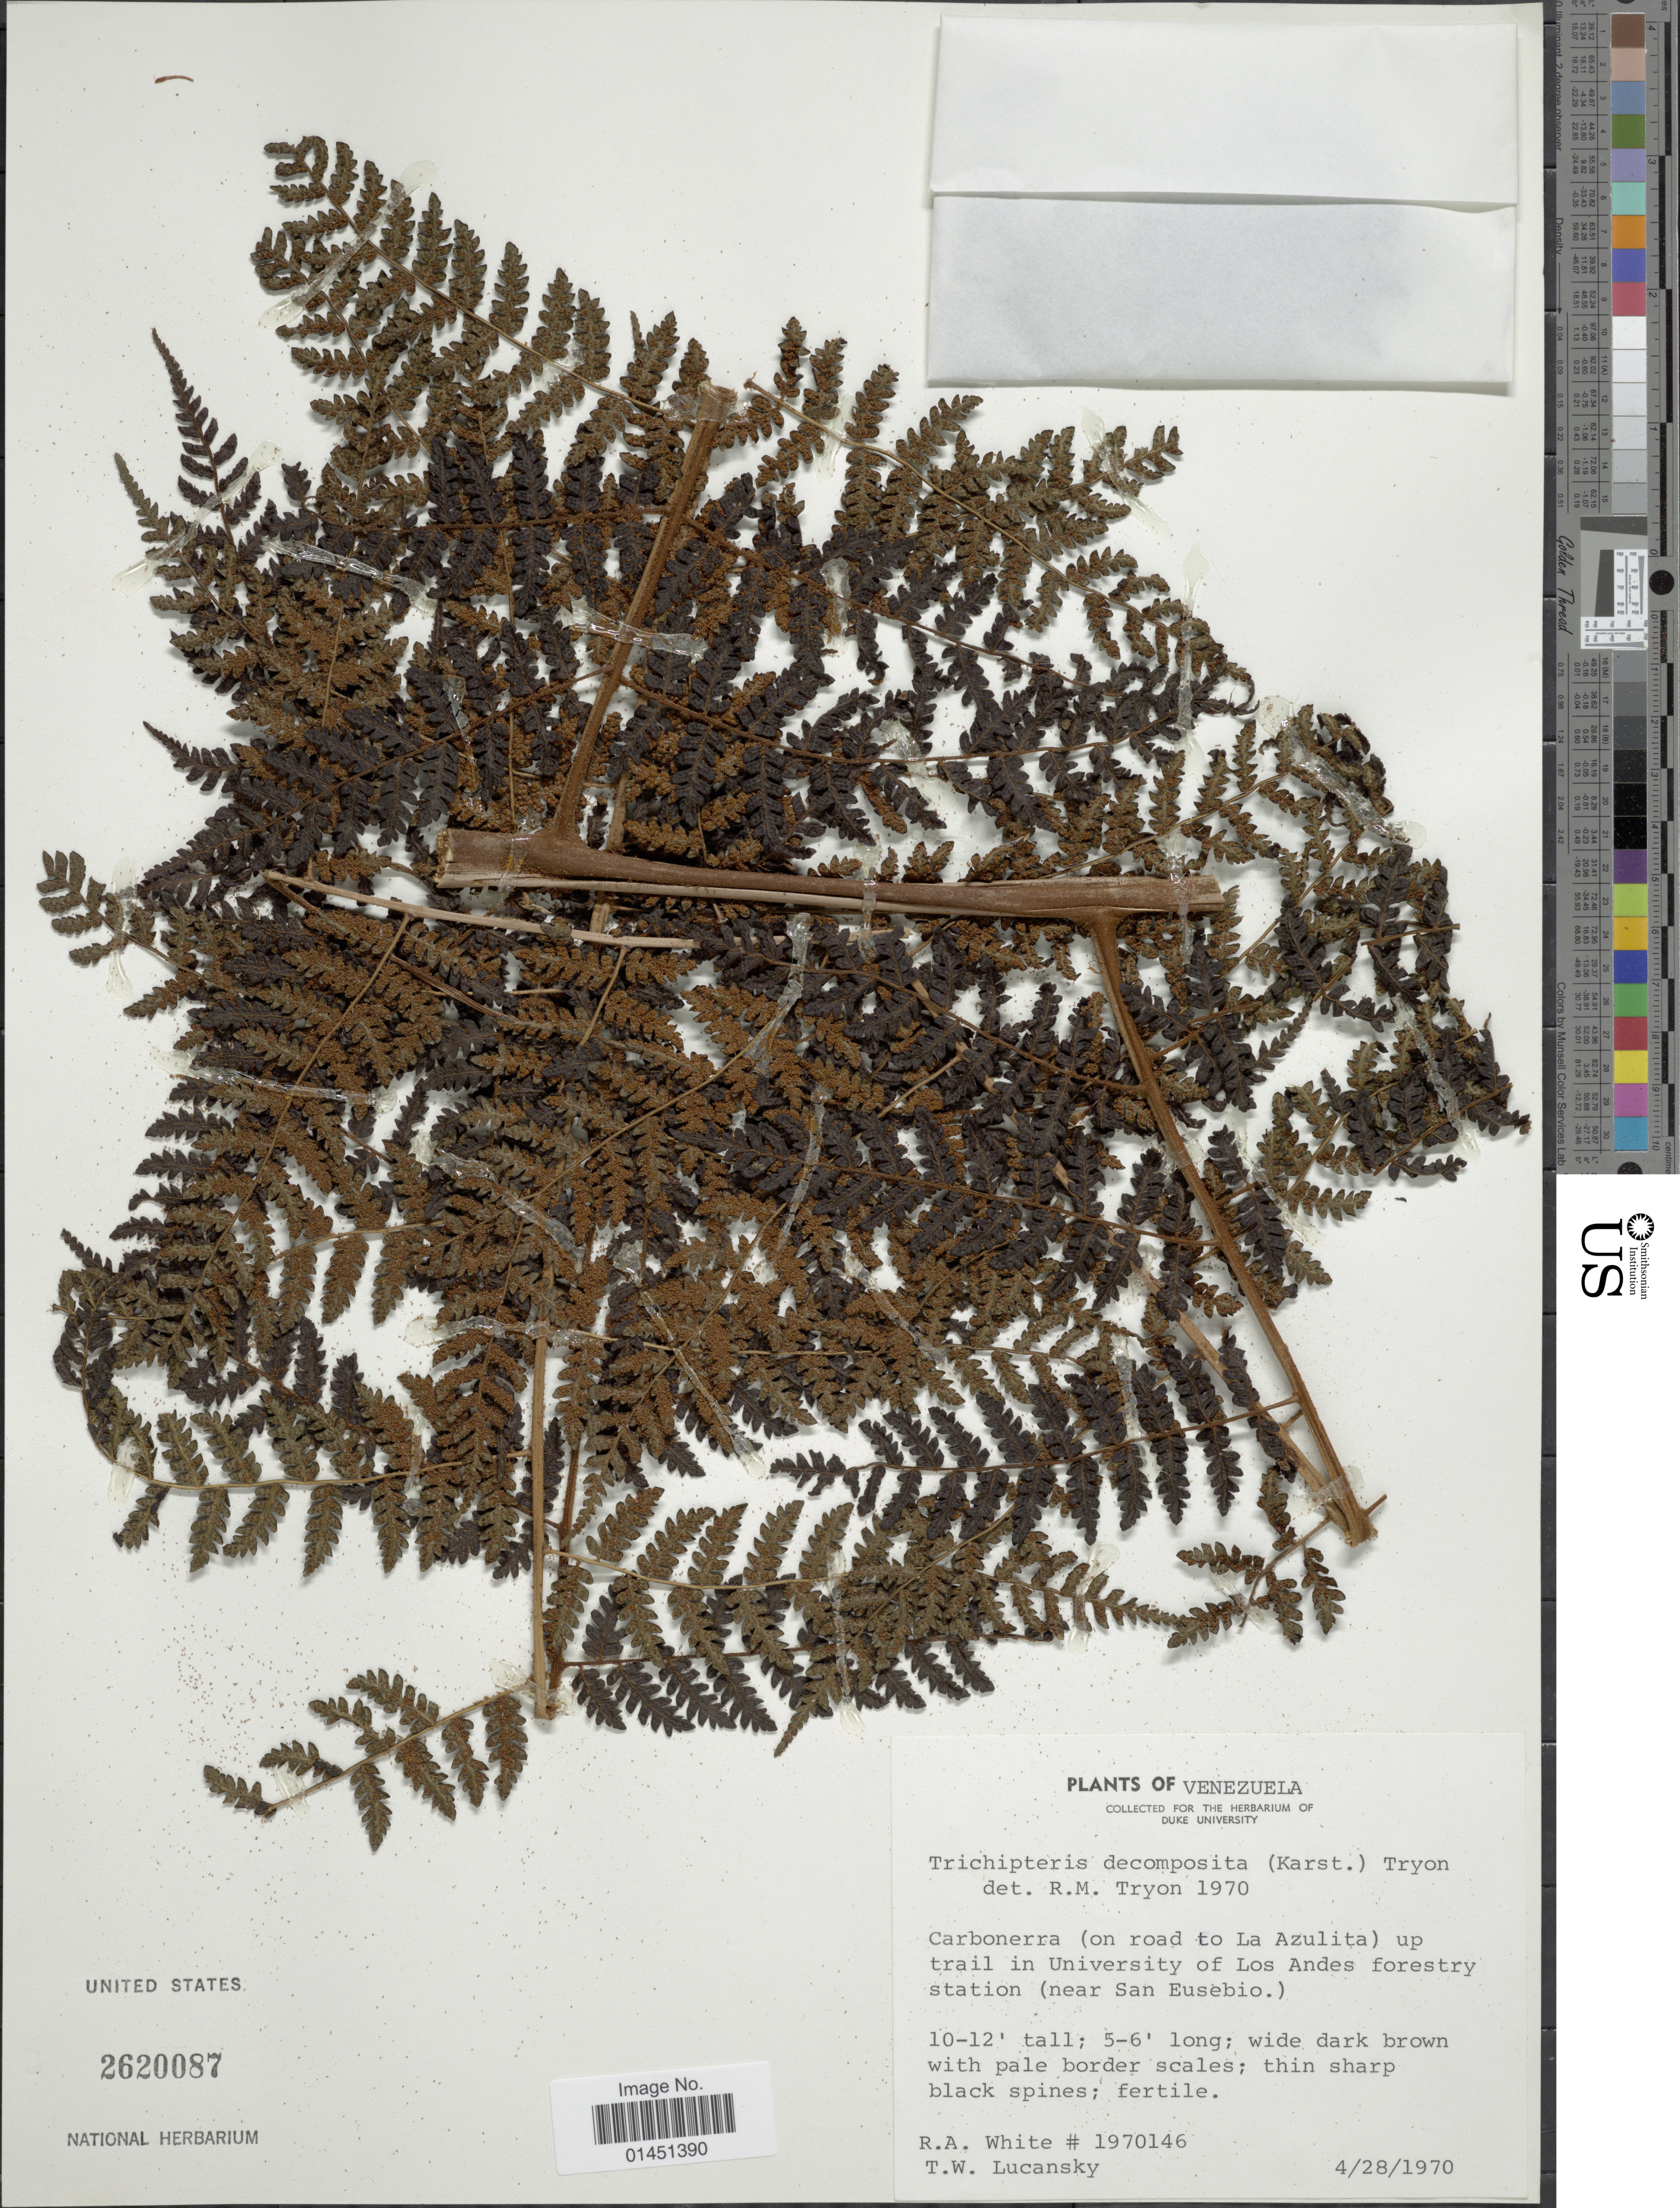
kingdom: Plantae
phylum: Tracheophyta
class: Polypodiopsida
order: Cyatheales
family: Cyatheaceae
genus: Cyathea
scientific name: Cyathea decomposita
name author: (H. Karst.) Domin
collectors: R. A. White & T. Lucansky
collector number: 1970146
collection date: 1970-04-28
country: Venezuela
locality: Carbonerra (on road to La Azulita) up trail in University of Los Andes forestry station (near San Eusebio)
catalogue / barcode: US 2620087